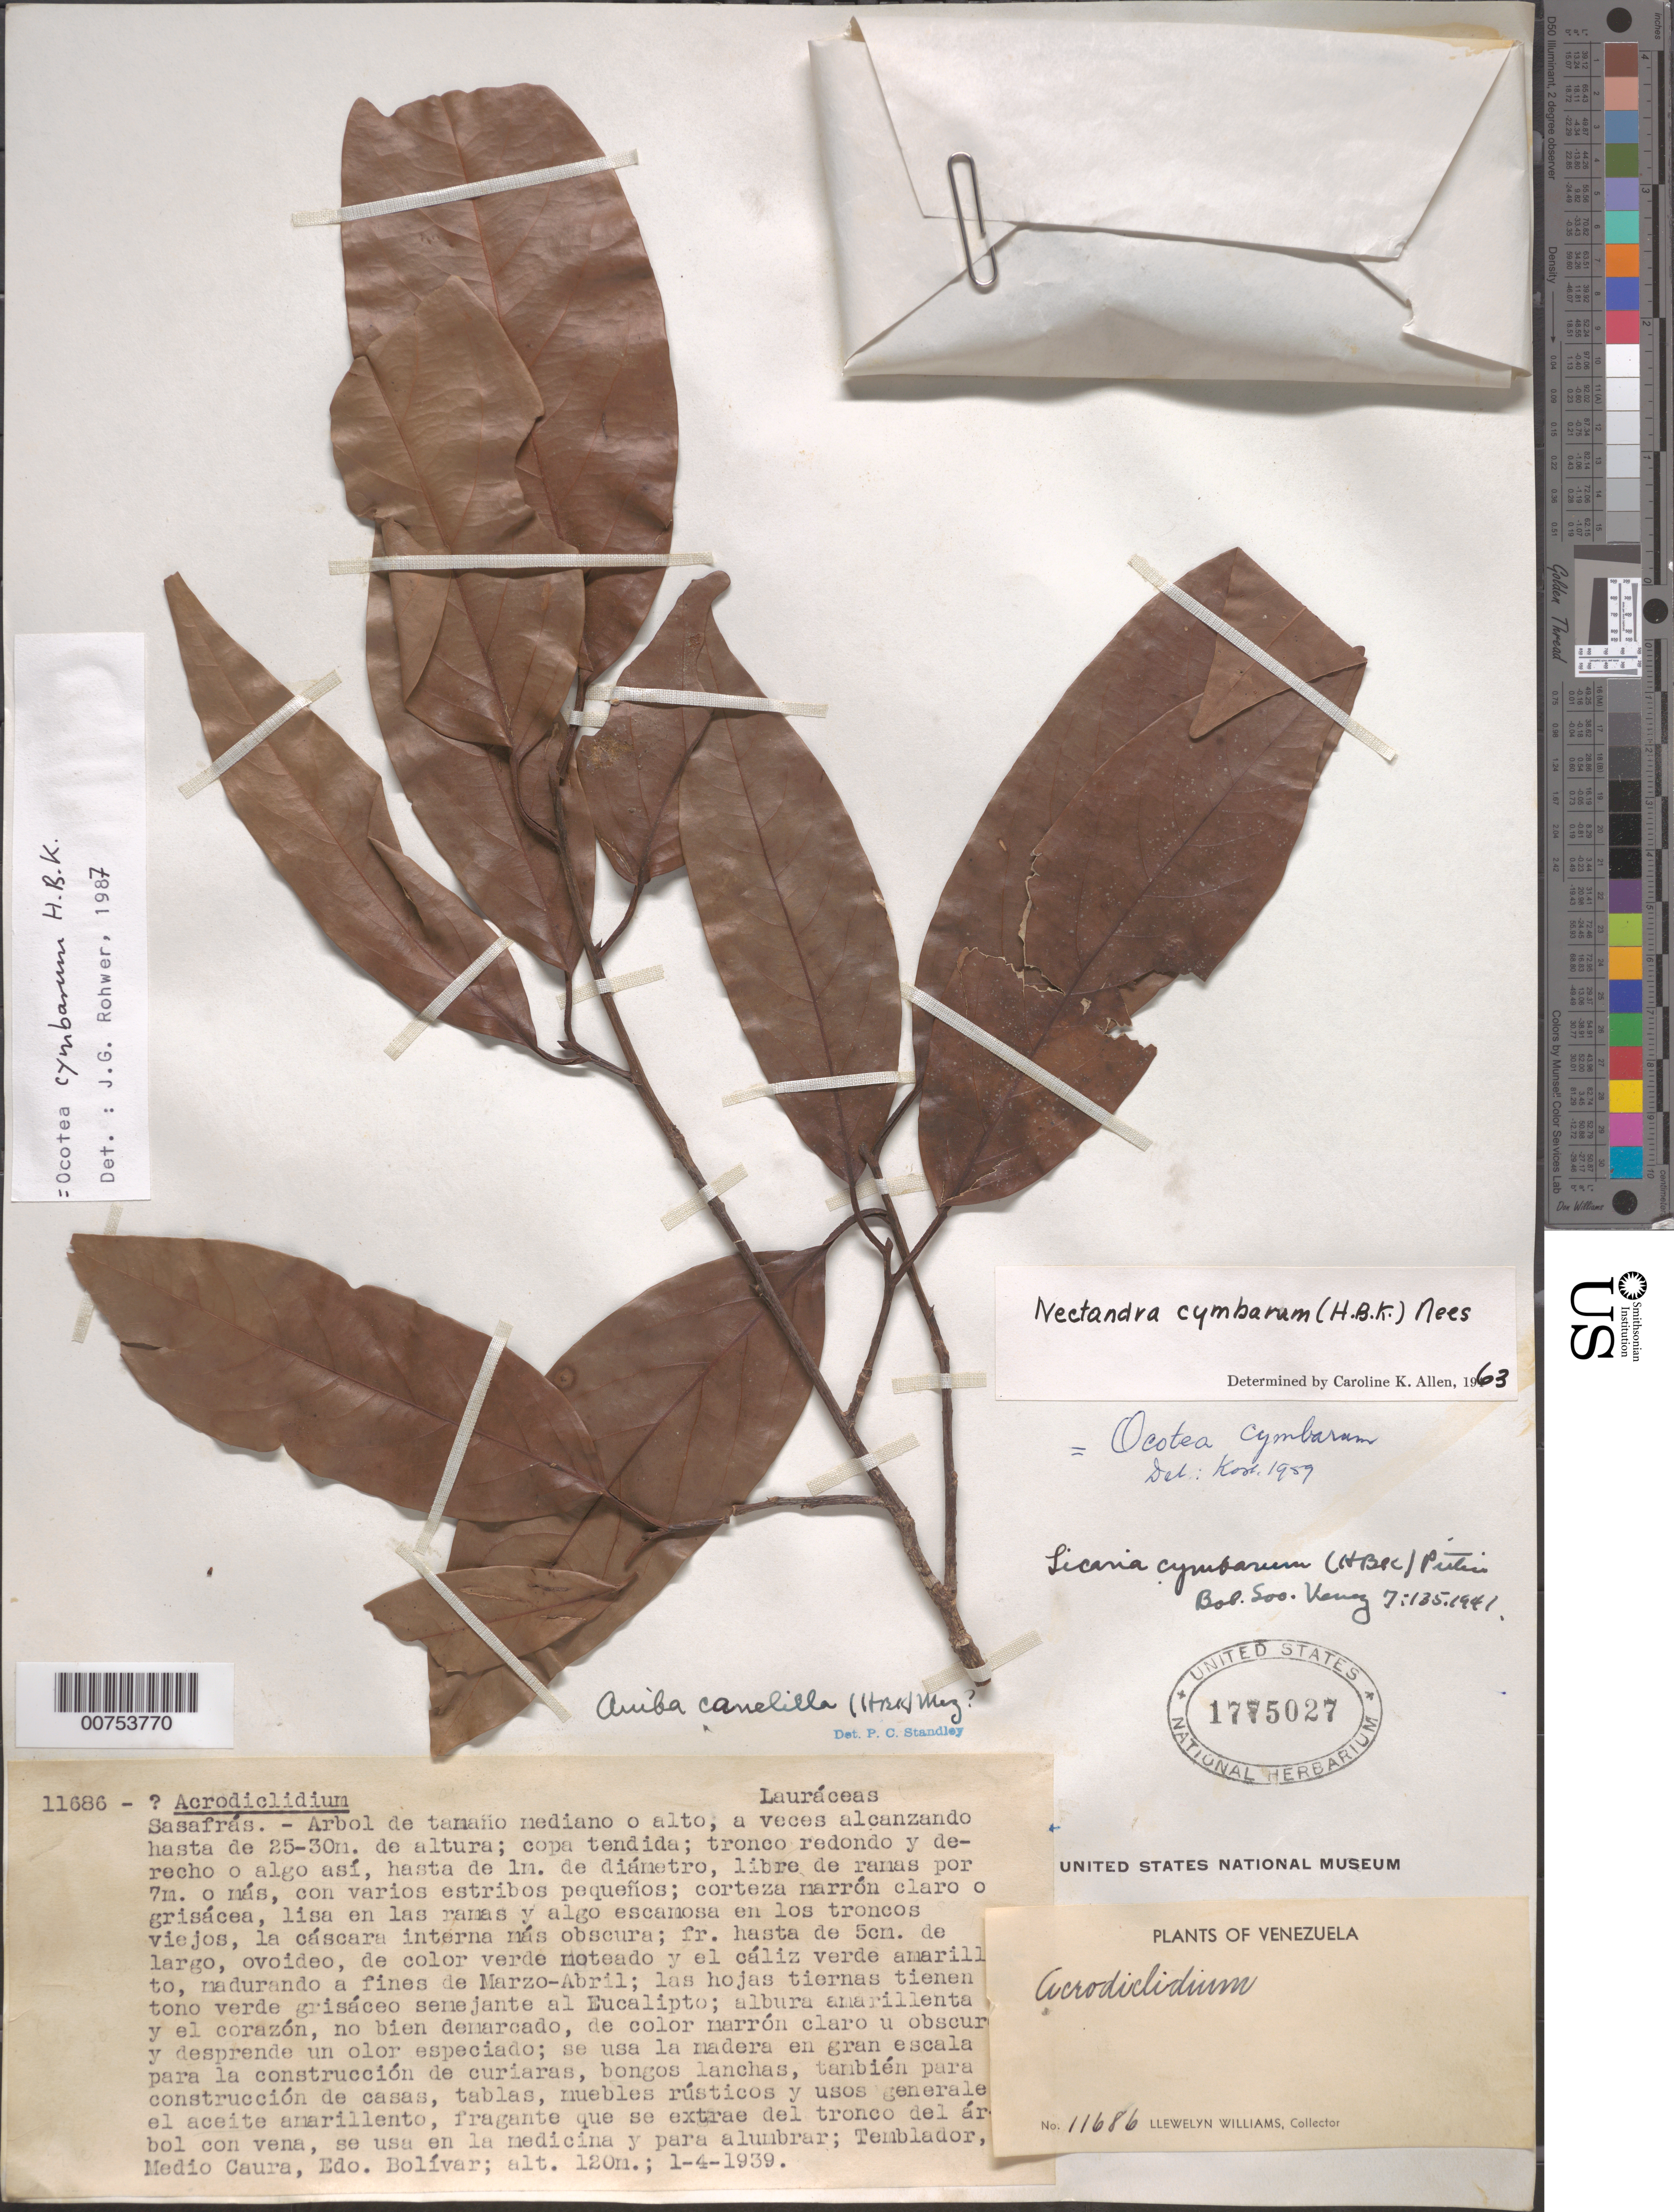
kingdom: Plantae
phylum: Tracheophyta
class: Magnoliopsida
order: Laurales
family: Lauraceae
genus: Ocotea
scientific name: Ocotea cymbarum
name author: Kunth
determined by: Rohwer, J. G.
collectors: Ll. Williams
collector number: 11686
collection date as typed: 1-Apr-39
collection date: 1939-04-01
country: Venezuela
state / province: Bolívar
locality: Temblador, Medio Caura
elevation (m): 120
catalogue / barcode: US 1775027